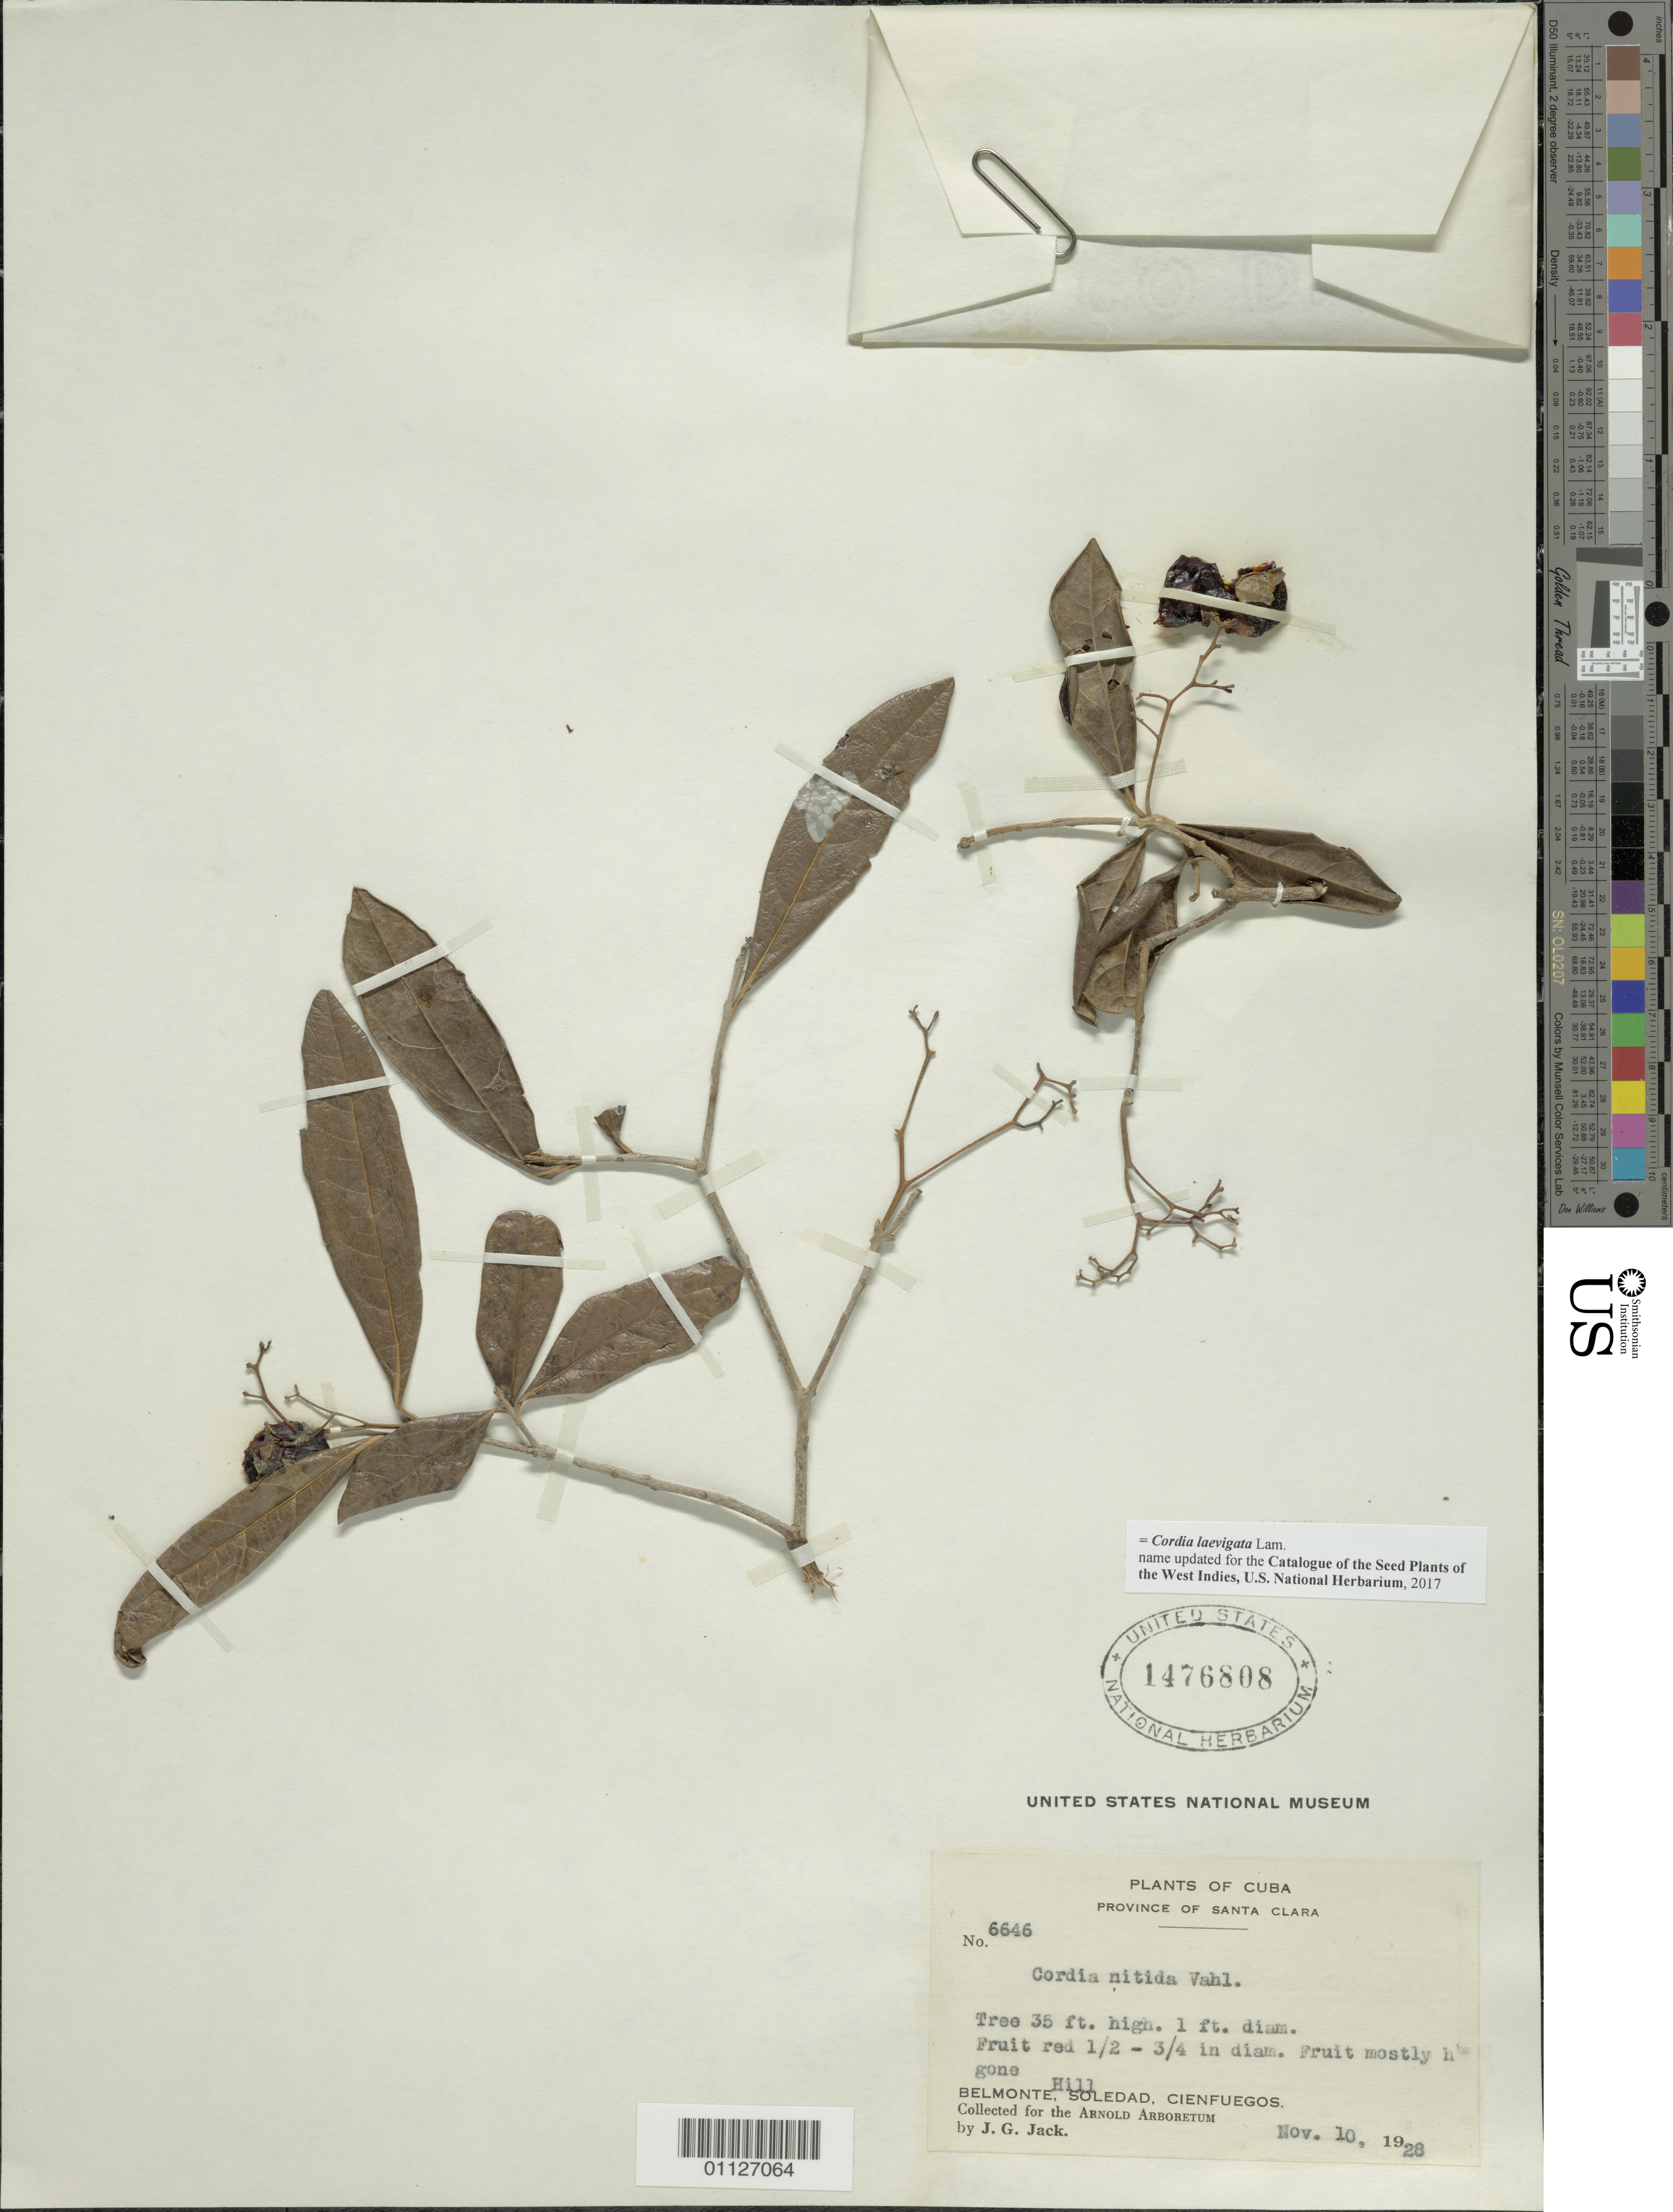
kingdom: Plantae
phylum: Tracheophyta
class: Magnoliopsida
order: Boraginales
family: Cordiaceae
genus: Cordia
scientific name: Cordia laevigata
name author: Lam.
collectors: J. G. Jack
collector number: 6646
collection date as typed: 10 Nov 1928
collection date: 1928-11-10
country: Cuba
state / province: Cienfuegos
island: Cuba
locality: Belmonte Hill, Soledad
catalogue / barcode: US 1476808